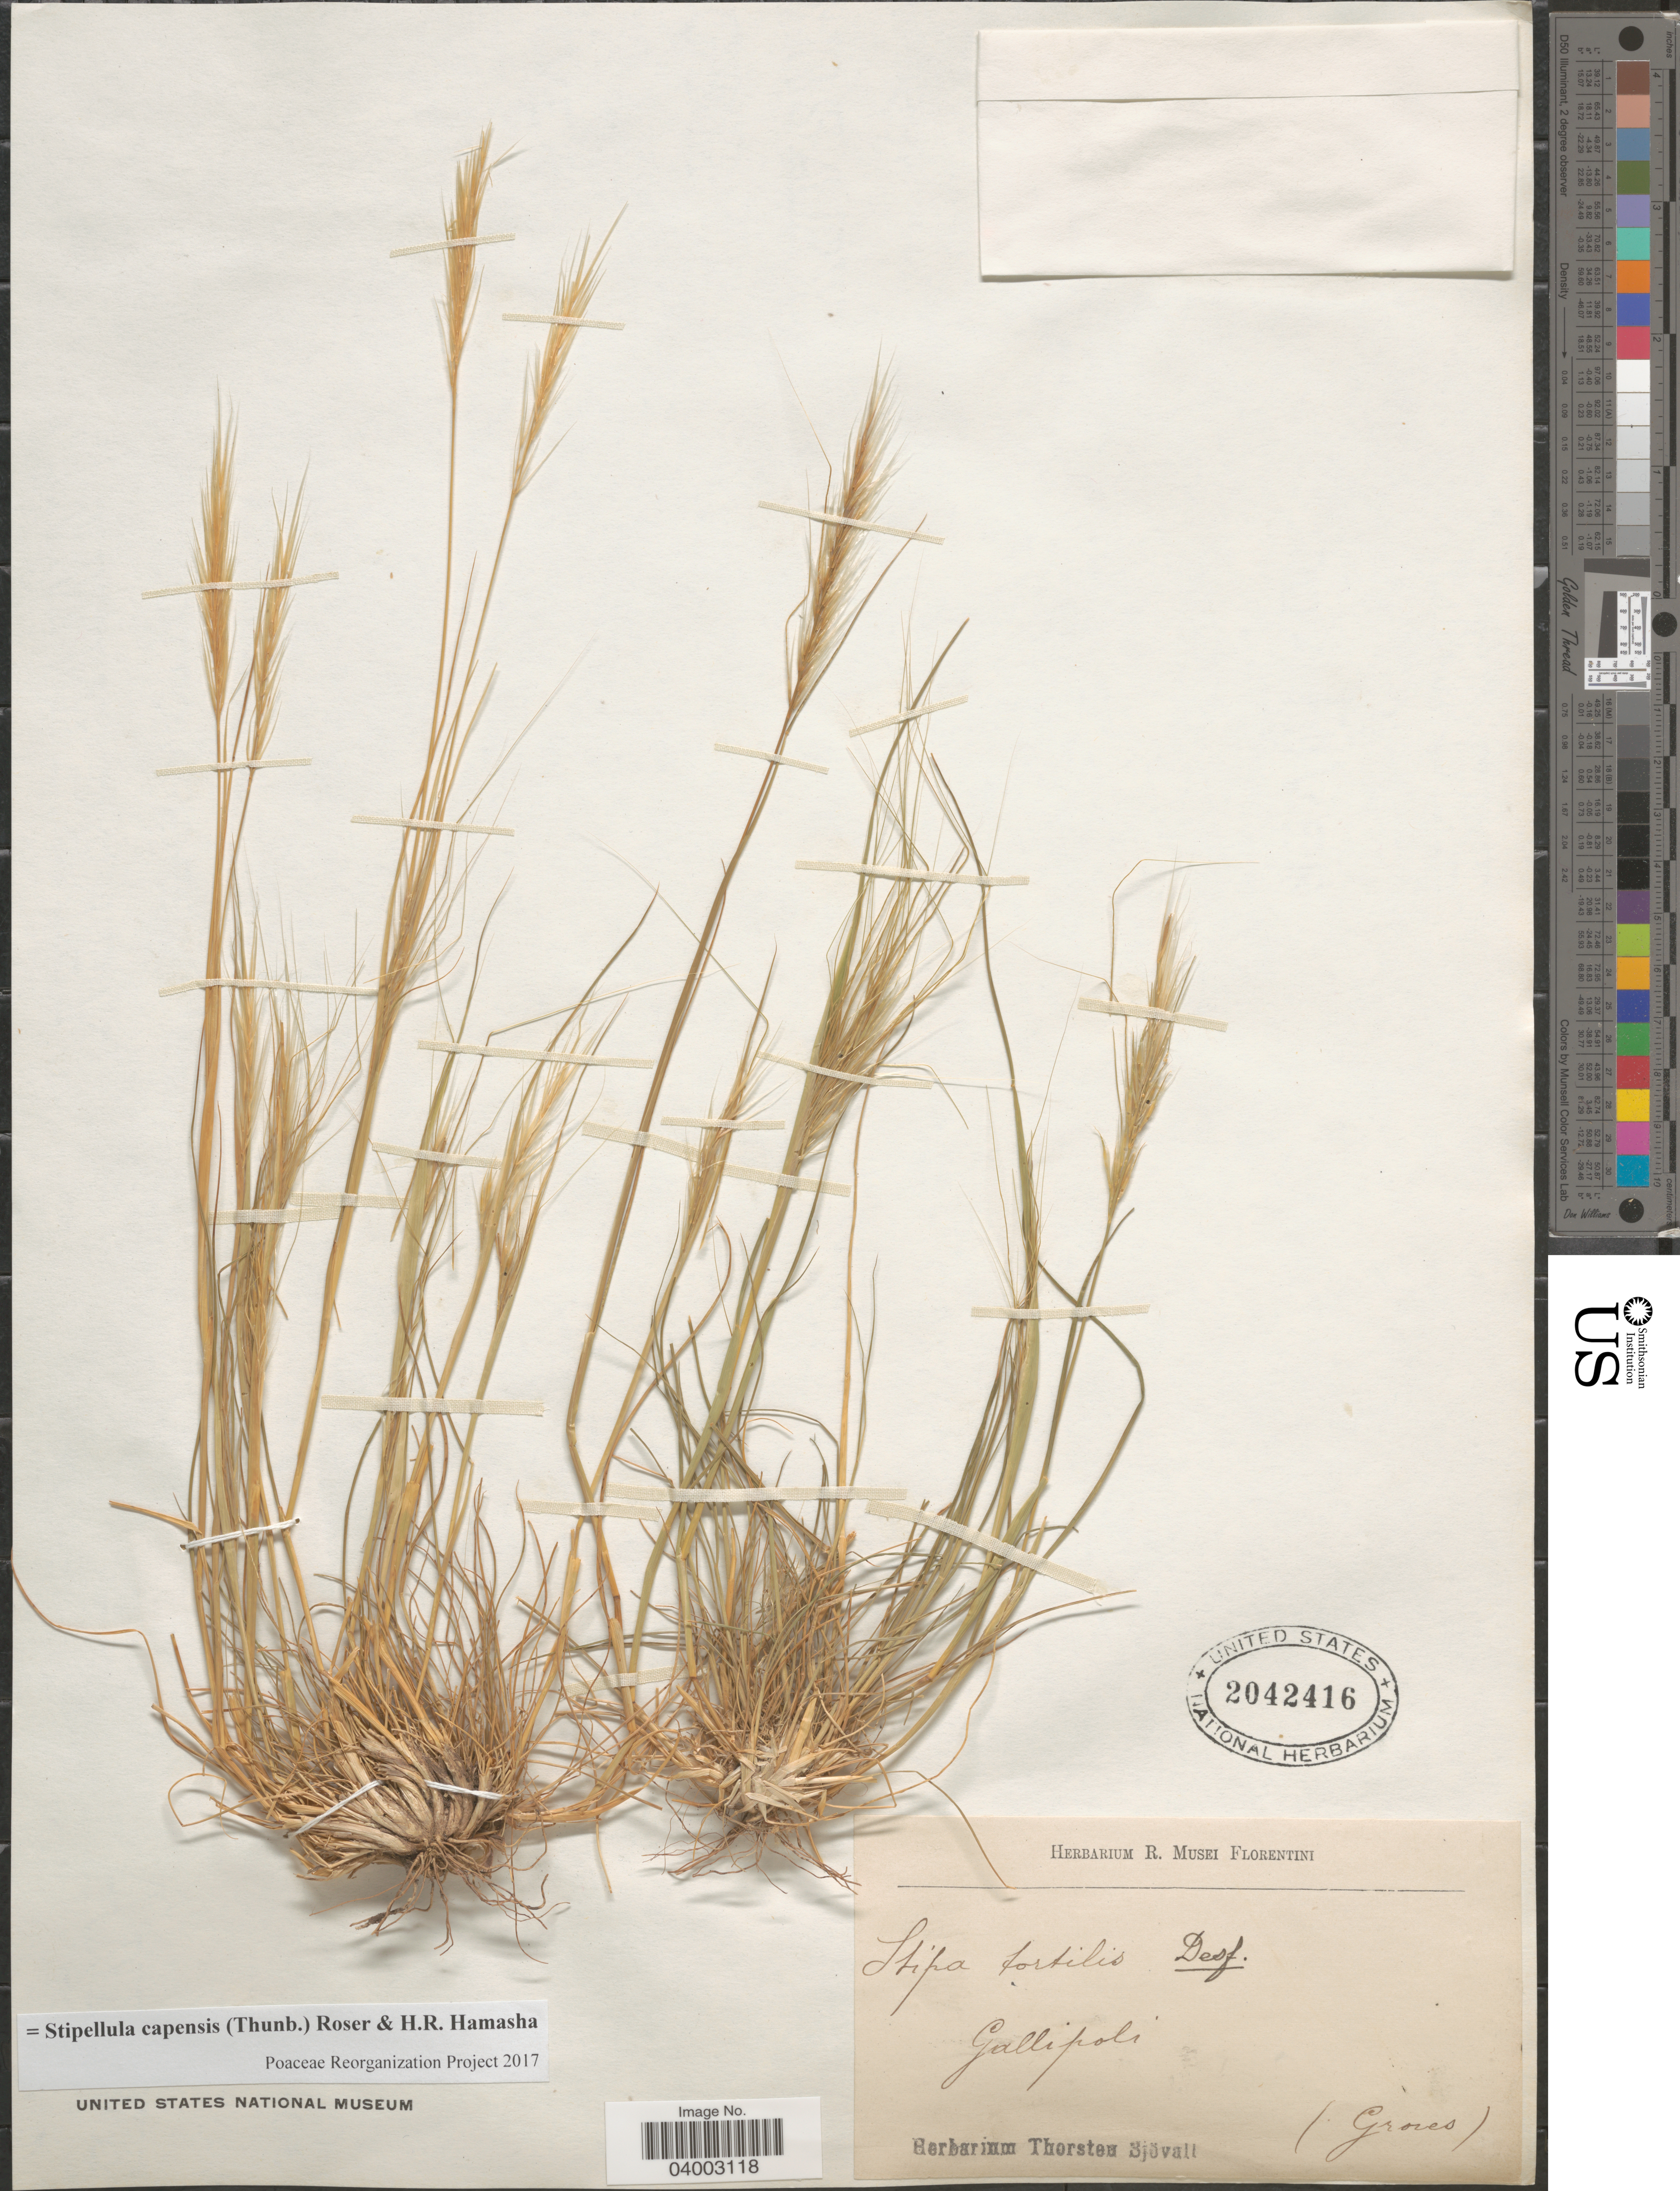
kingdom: Plantae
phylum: Tracheophyta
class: Liliopsida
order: Poales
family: Poaceae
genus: Stipellula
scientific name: Stipellula capensis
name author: (Thunb.) Röser & H. R. Hamasha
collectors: Ex herb. Thorsten Sjövall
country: Turkey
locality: Gallipoli.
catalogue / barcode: US 2042416